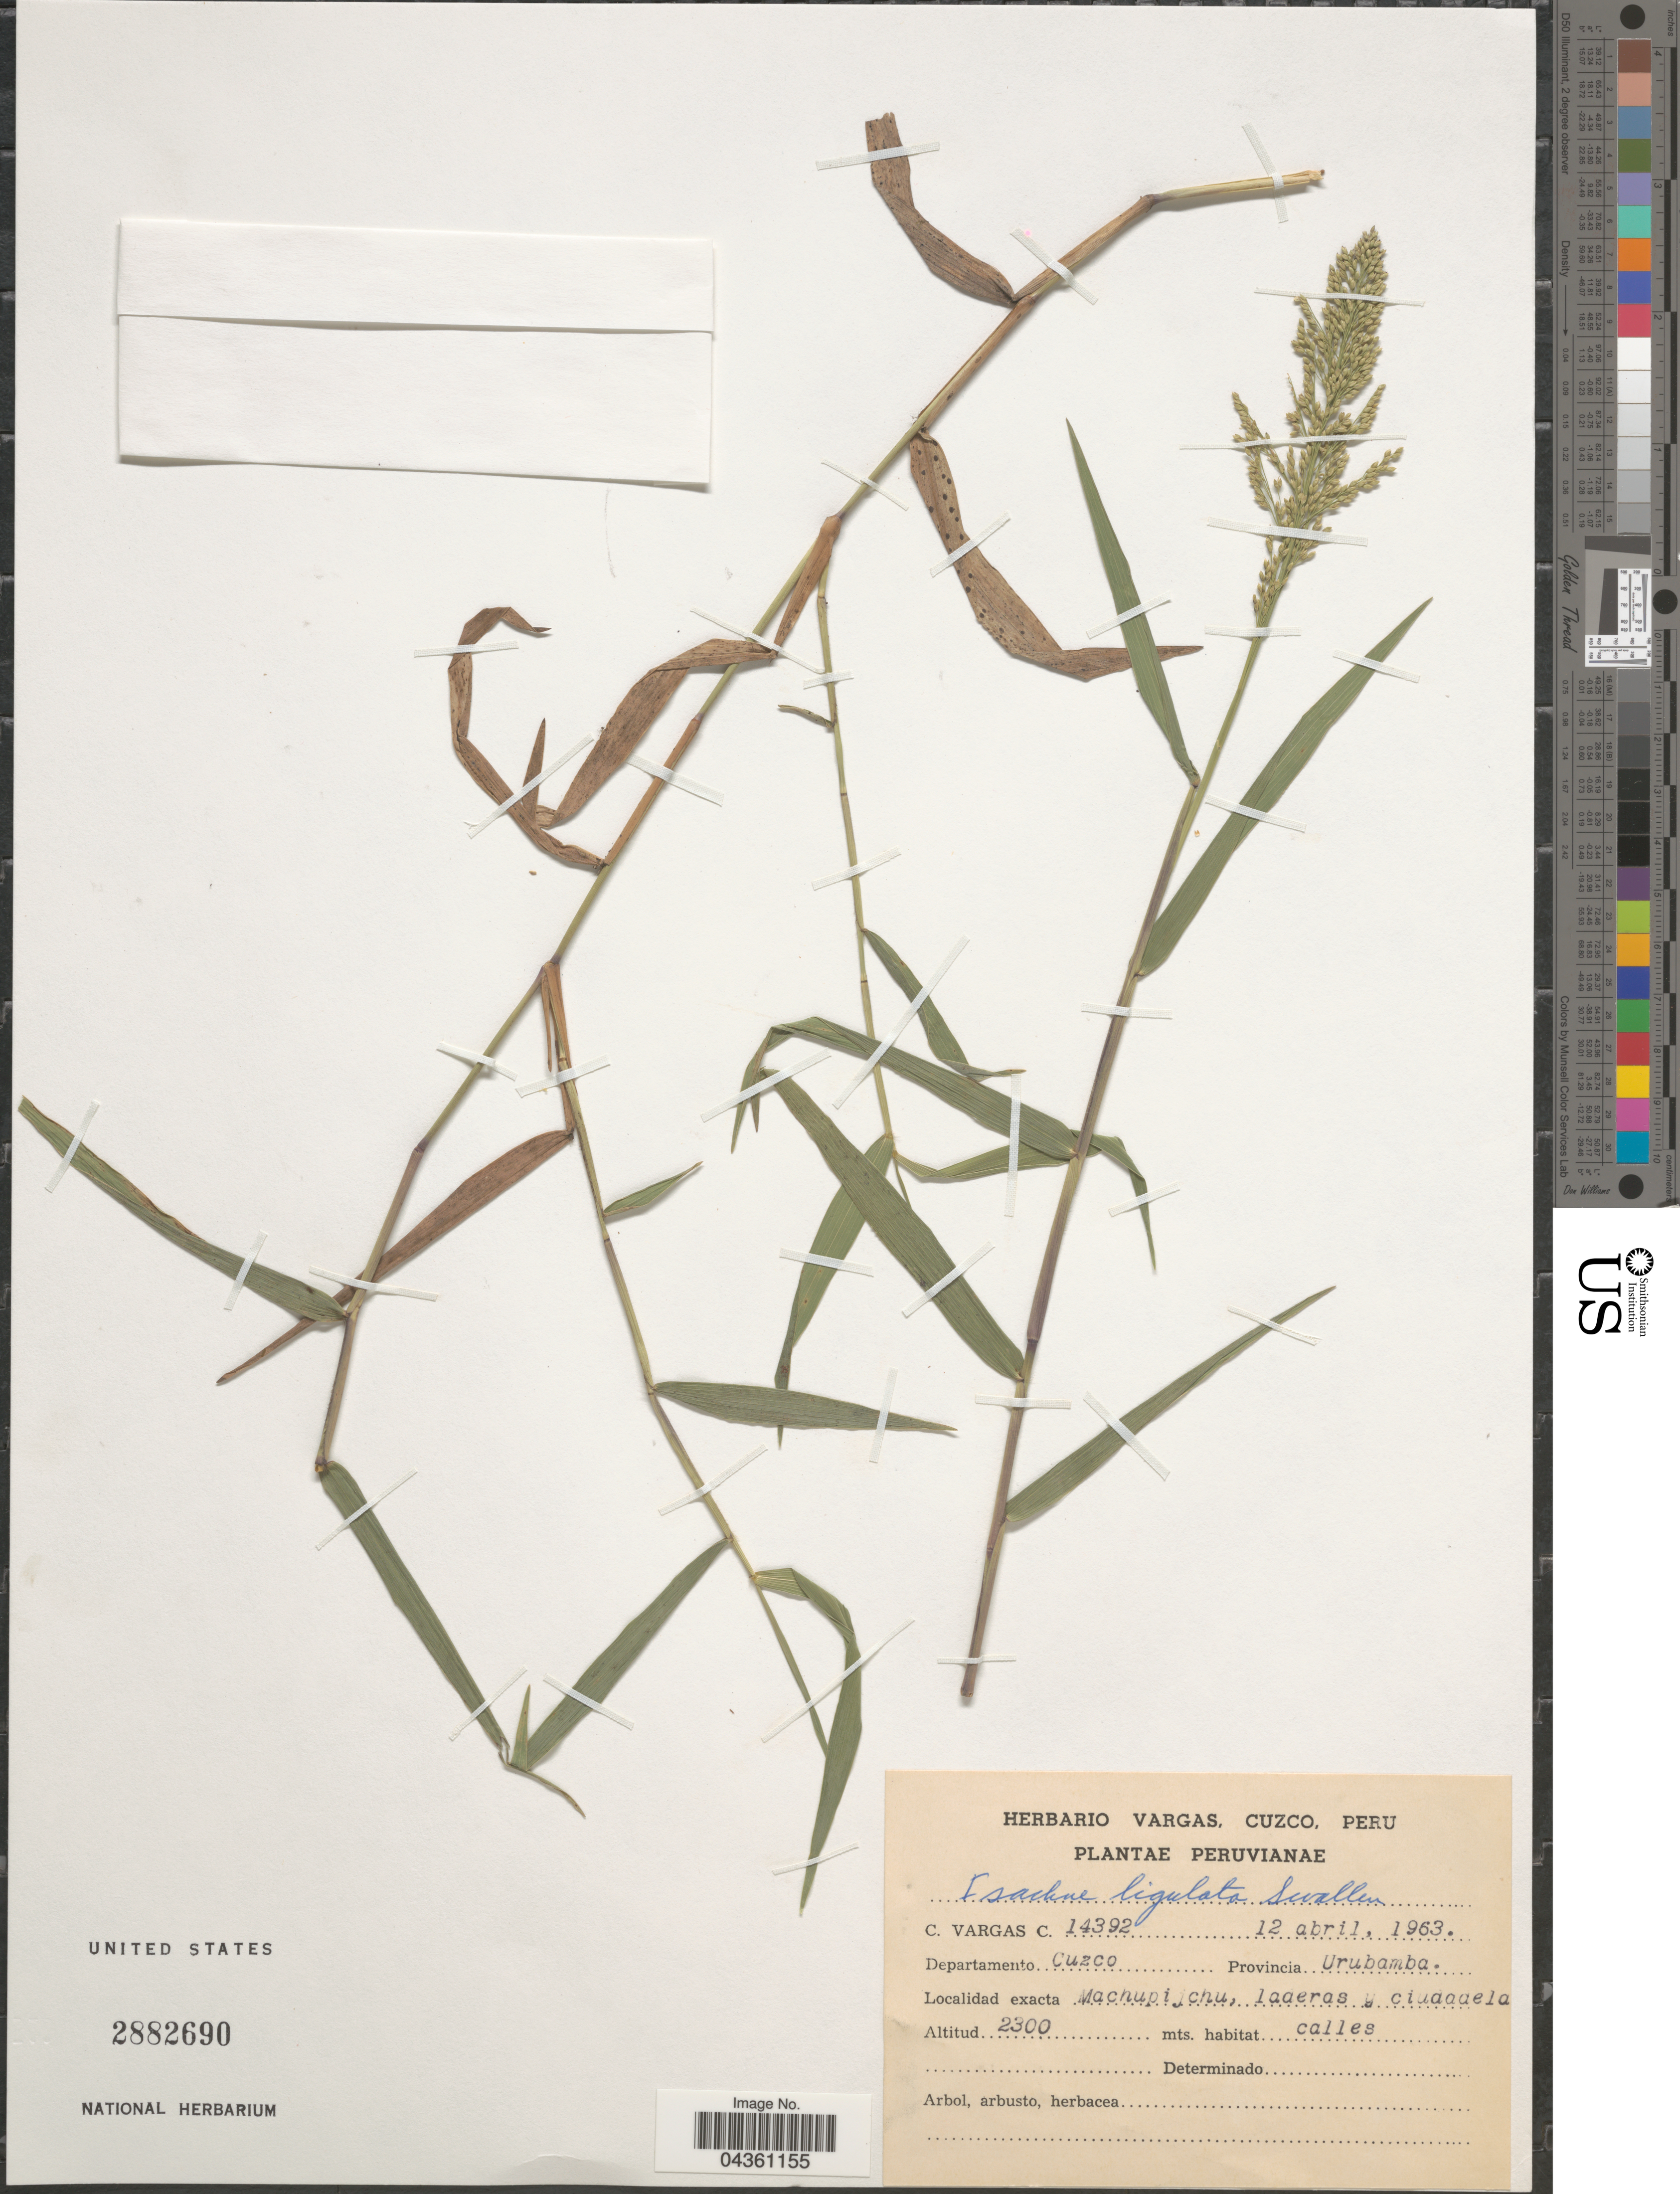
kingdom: Plantae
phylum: Tracheophyta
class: Liliopsida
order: Poales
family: Poaceae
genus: Isachne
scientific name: Isachne ligulata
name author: Swallen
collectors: C. Vargas Calderón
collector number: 14392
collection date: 1963-04-12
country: Peru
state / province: Cusco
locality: Departamento Cuzco. Provincia Urubamba. Machupijchu, laderas y ciudadela.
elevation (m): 2300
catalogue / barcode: US 2882690